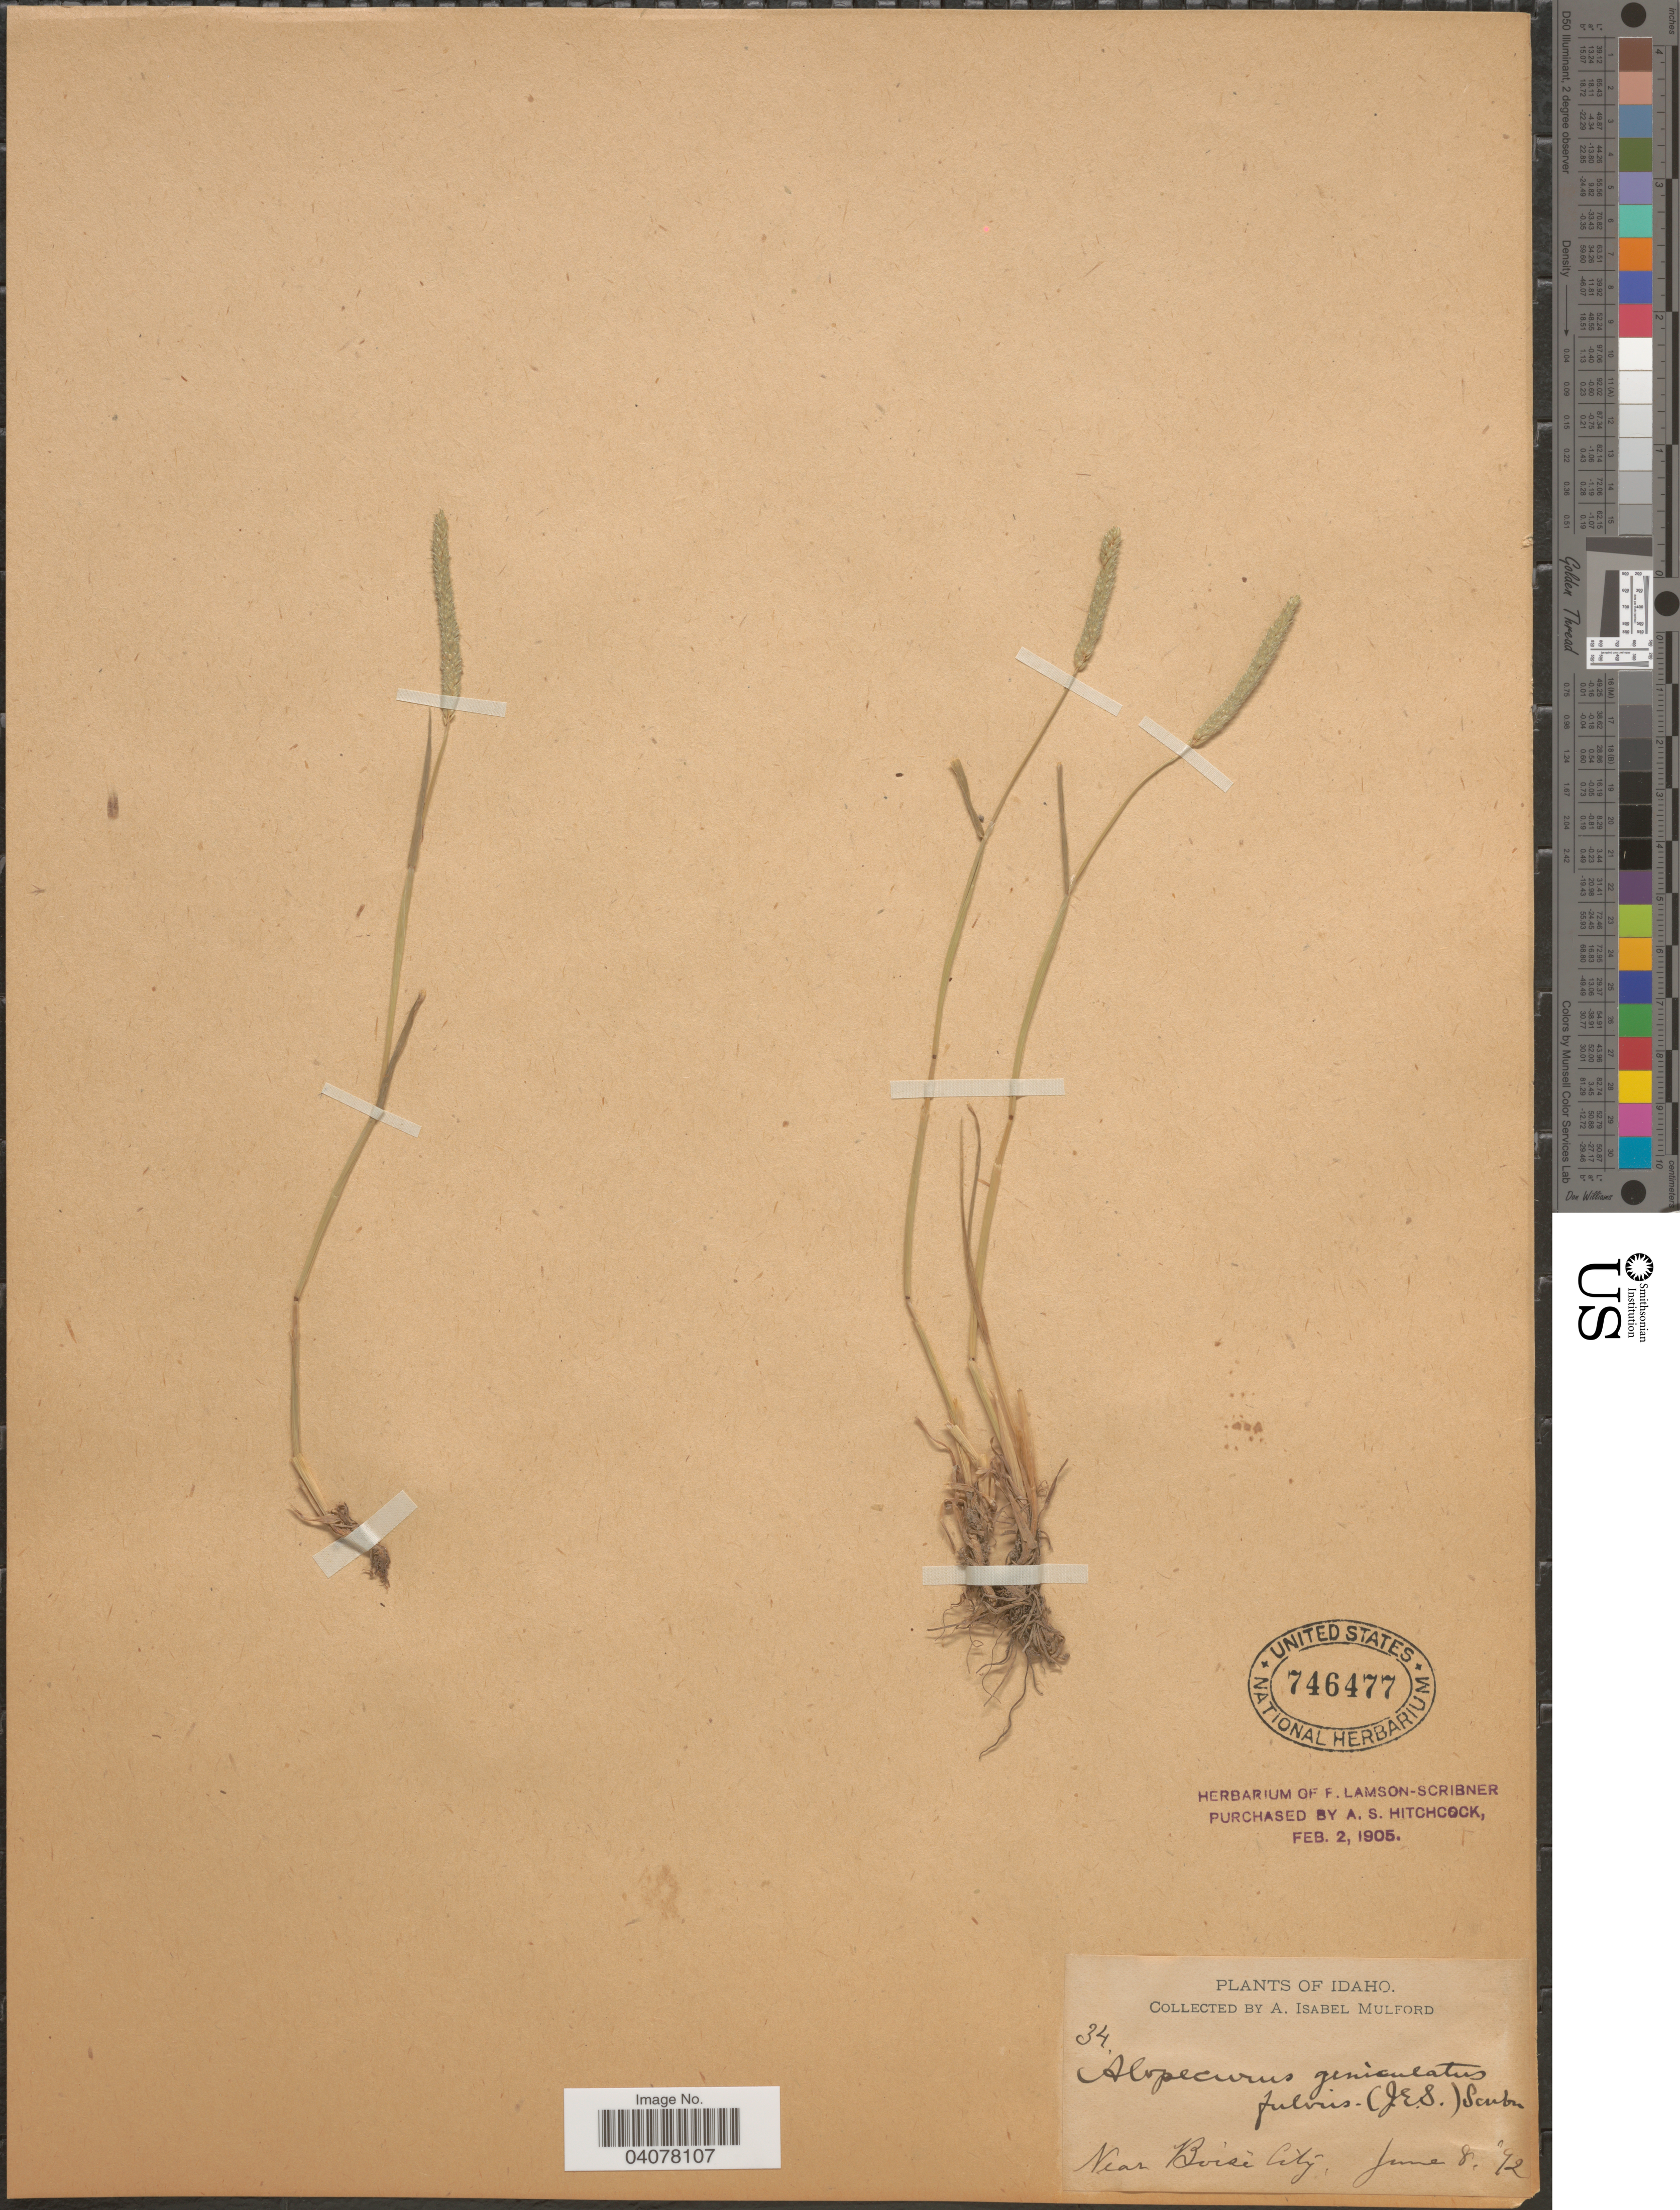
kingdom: Plantae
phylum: Tracheophyta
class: Liliopsida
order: Poales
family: Poaceae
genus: Alopecurus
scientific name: Alopecurus aequalis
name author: Sobol.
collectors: A. Mulford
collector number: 34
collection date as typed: Transcribed d/m/y: 8/6/92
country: United States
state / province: Idaho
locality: Near Boise City.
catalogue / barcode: US 746477